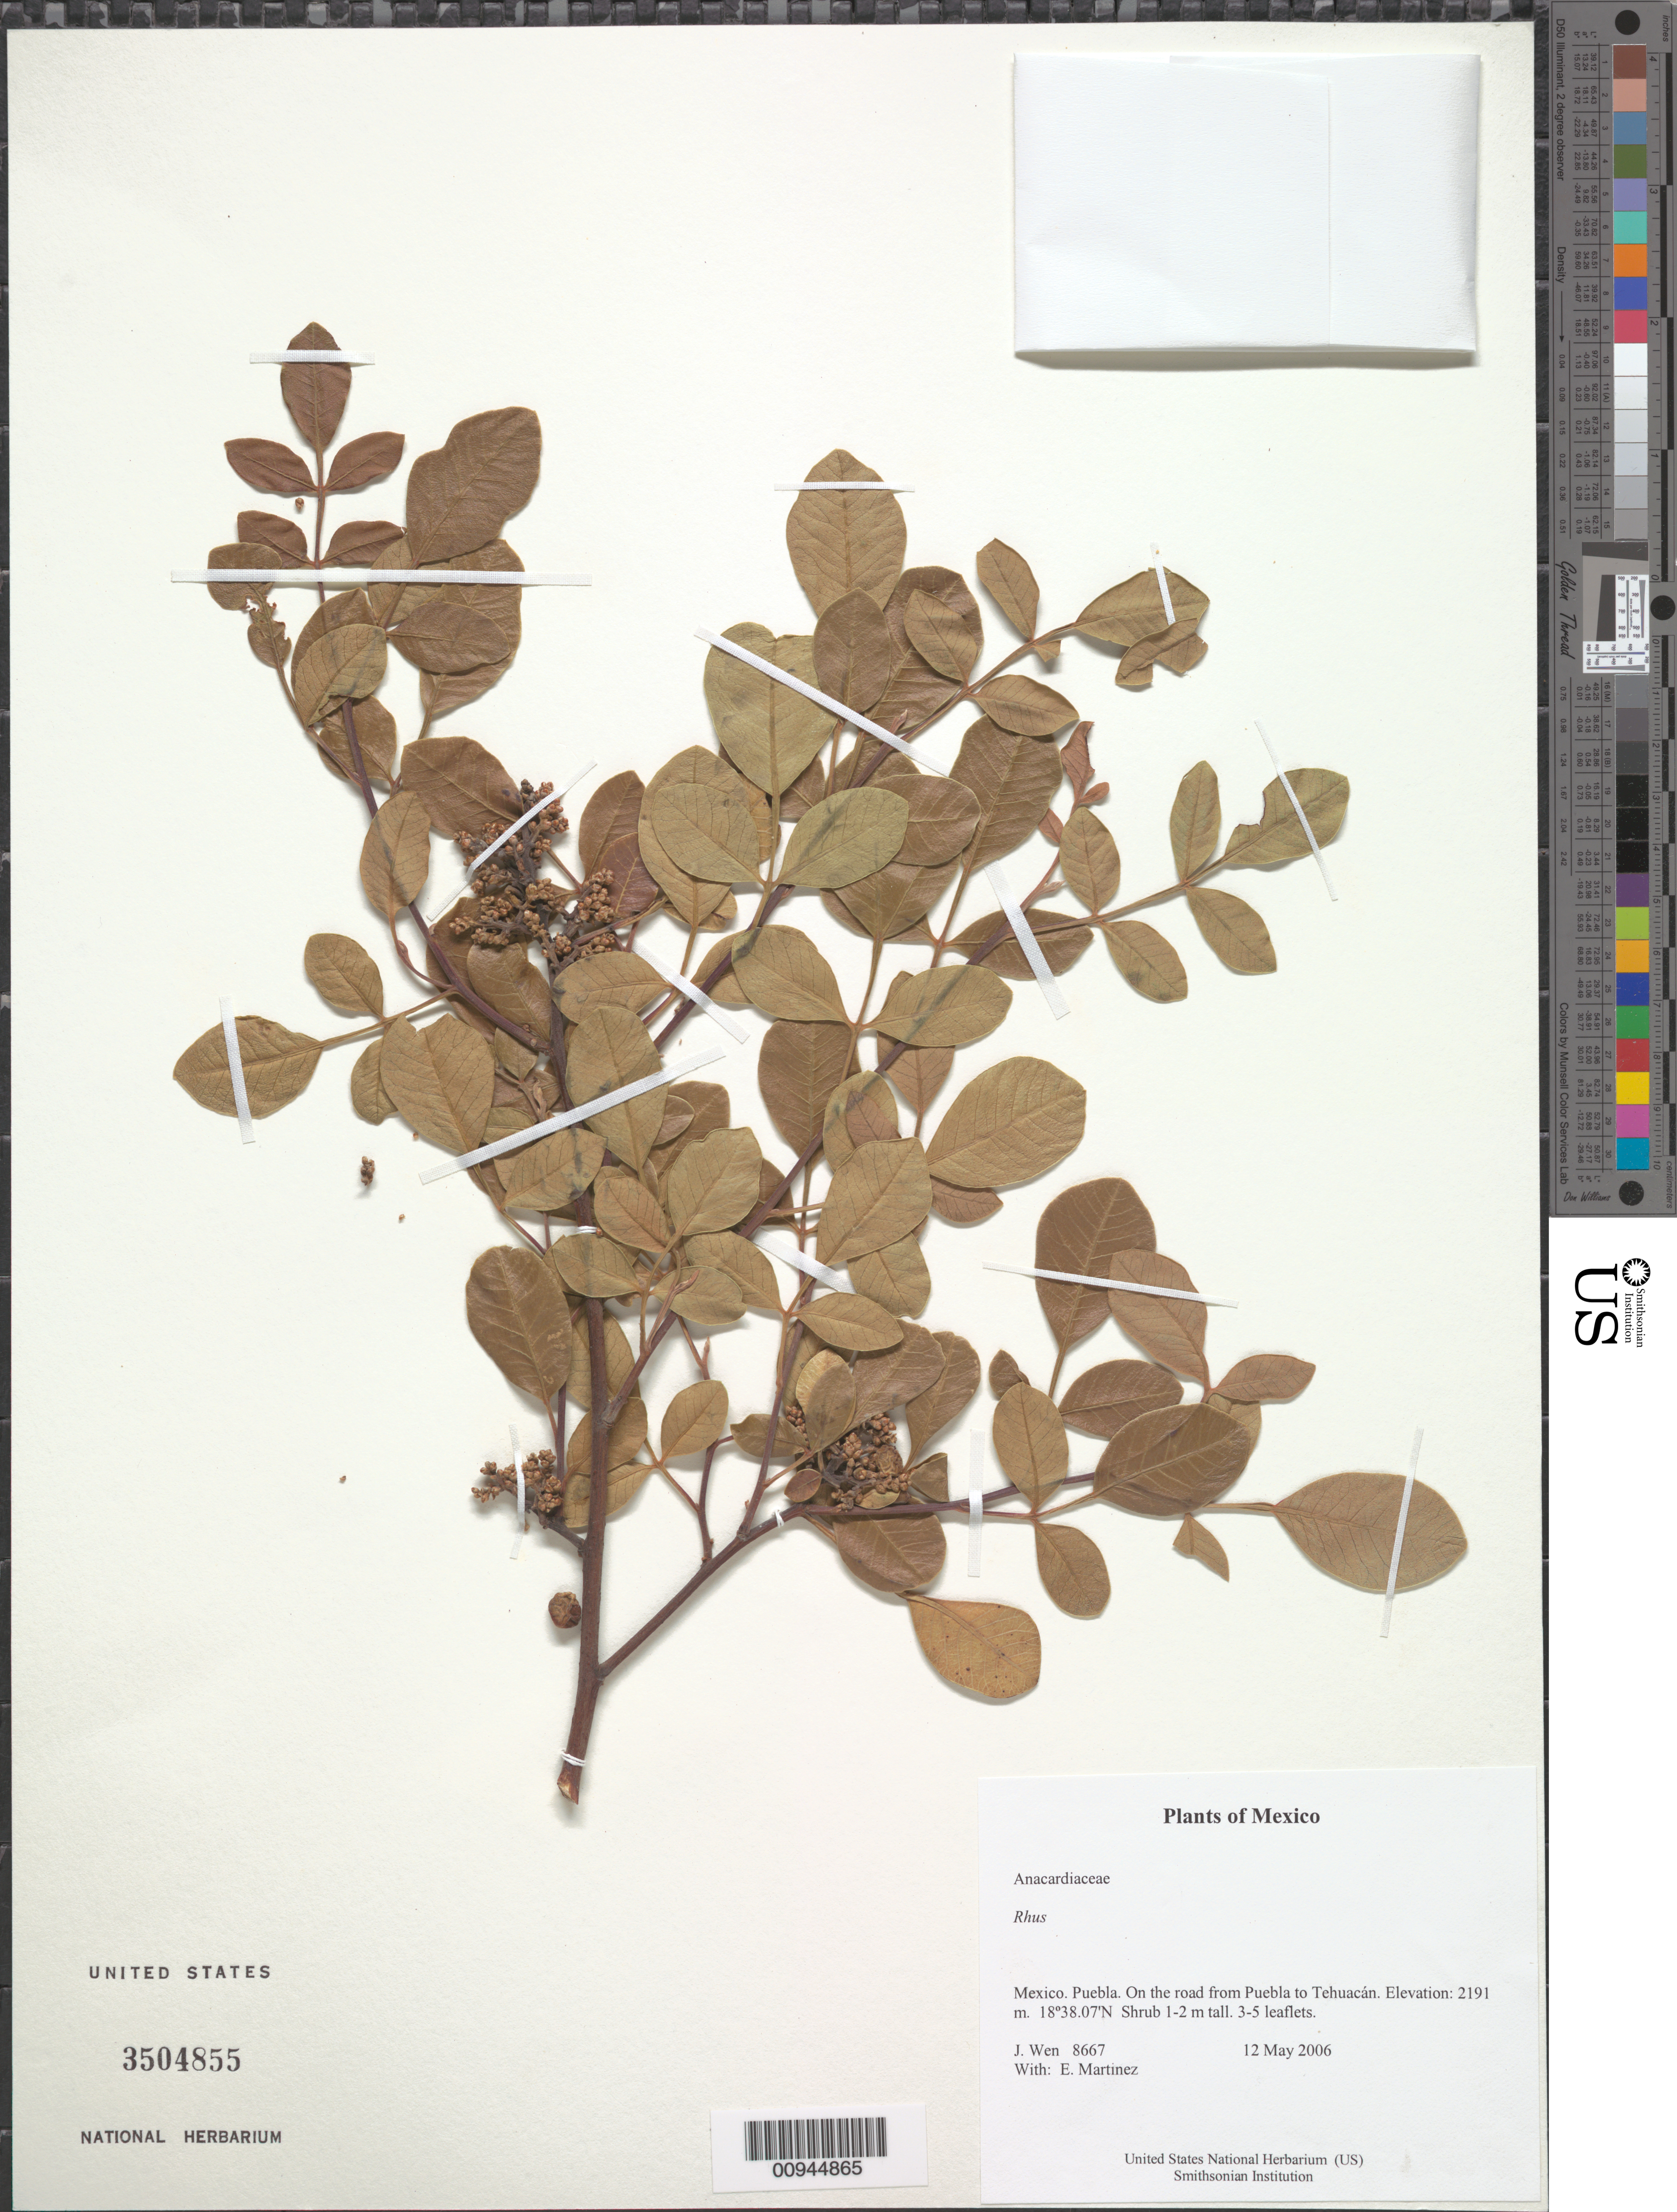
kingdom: Plantae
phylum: Tracheophyta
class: Magnoliopsida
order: Sapindales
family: Anacardiaceae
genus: Rhus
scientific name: Rhus chondroloma subsp. huajuapanensis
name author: D.A. Young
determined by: Mitchell, John D.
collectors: J. Wen & E. Martínez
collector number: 8667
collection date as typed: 12 May 2006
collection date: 2006-05-12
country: Mexico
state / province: Puebla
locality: On the road from Puebla to Tehuacán.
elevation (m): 2191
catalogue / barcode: US 3504855